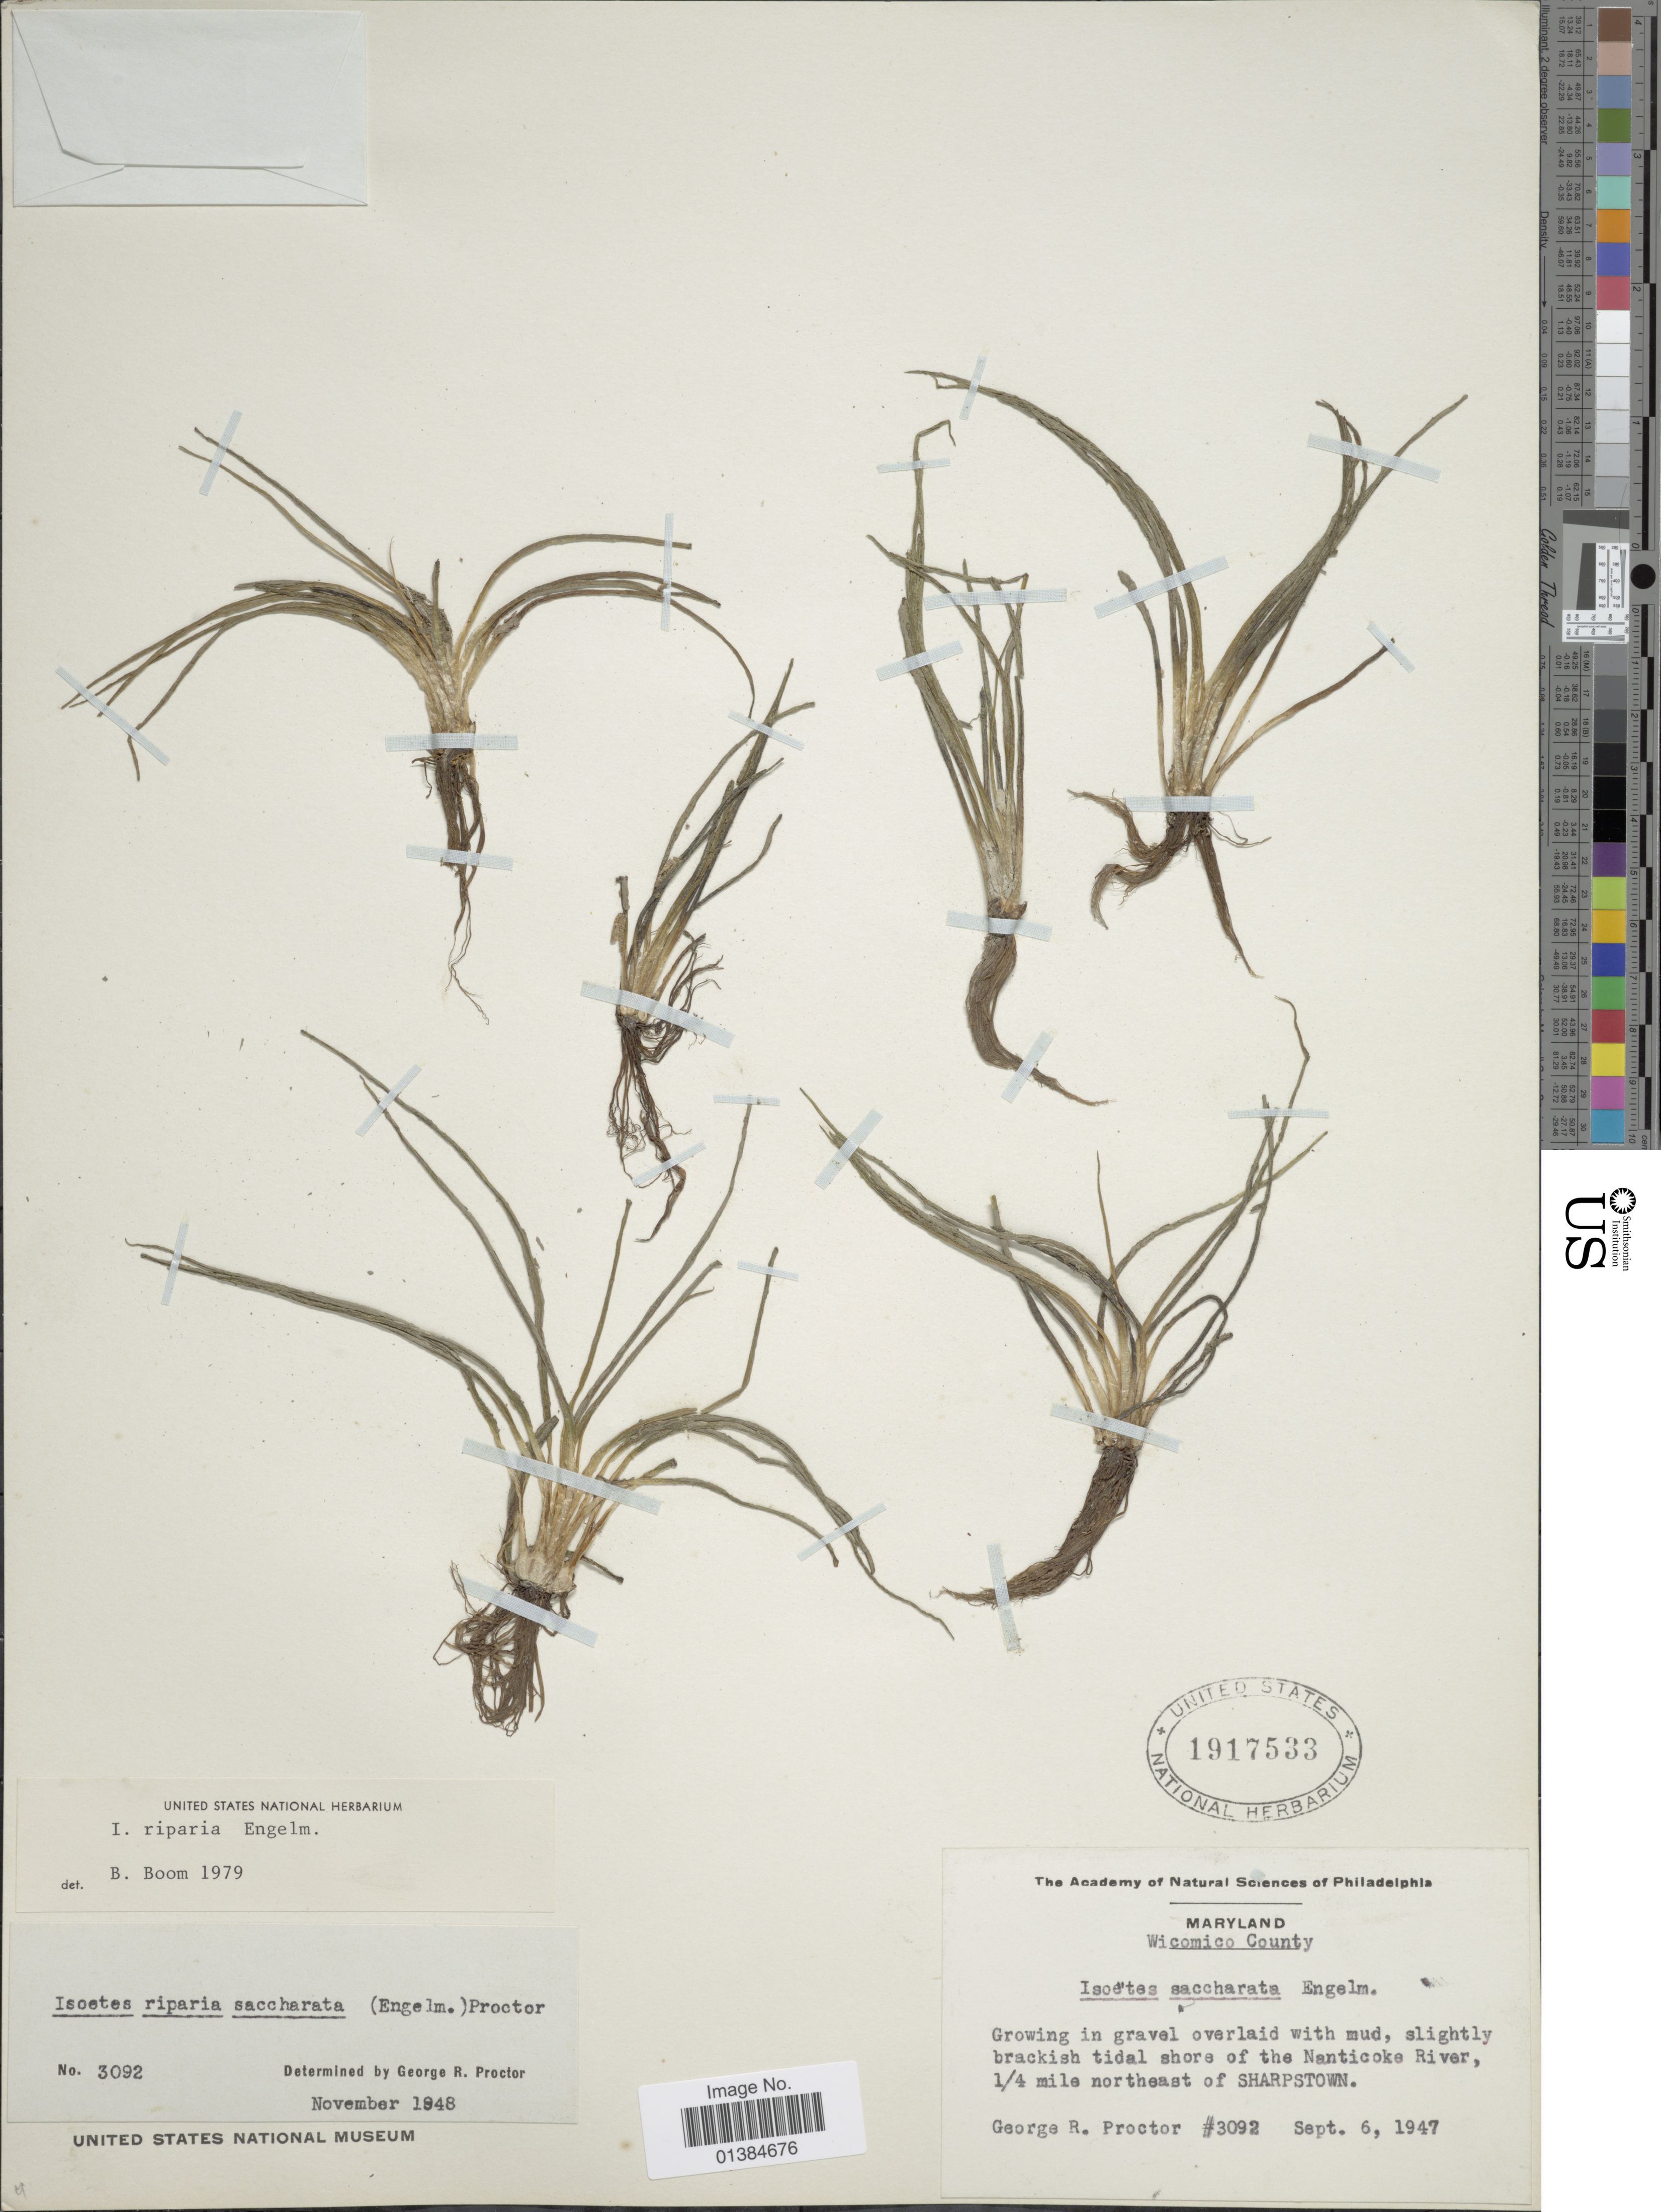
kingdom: Plantae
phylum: Tracheophyta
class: Lycopodiopsida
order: Isoetales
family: Isoetaceae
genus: Isoetes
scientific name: Isoetes riparia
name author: Engelm. ex A. Braun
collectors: G. R. Proctor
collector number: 3092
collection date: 1947-09-06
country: United States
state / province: Maryland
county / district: Wicomico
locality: Wicomico County. Growing in gravel overlaid with mud, slightly brackish tidal shore of the Nanticoke River, 1/4 mile northeast of Sharpstown.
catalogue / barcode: US 1917533